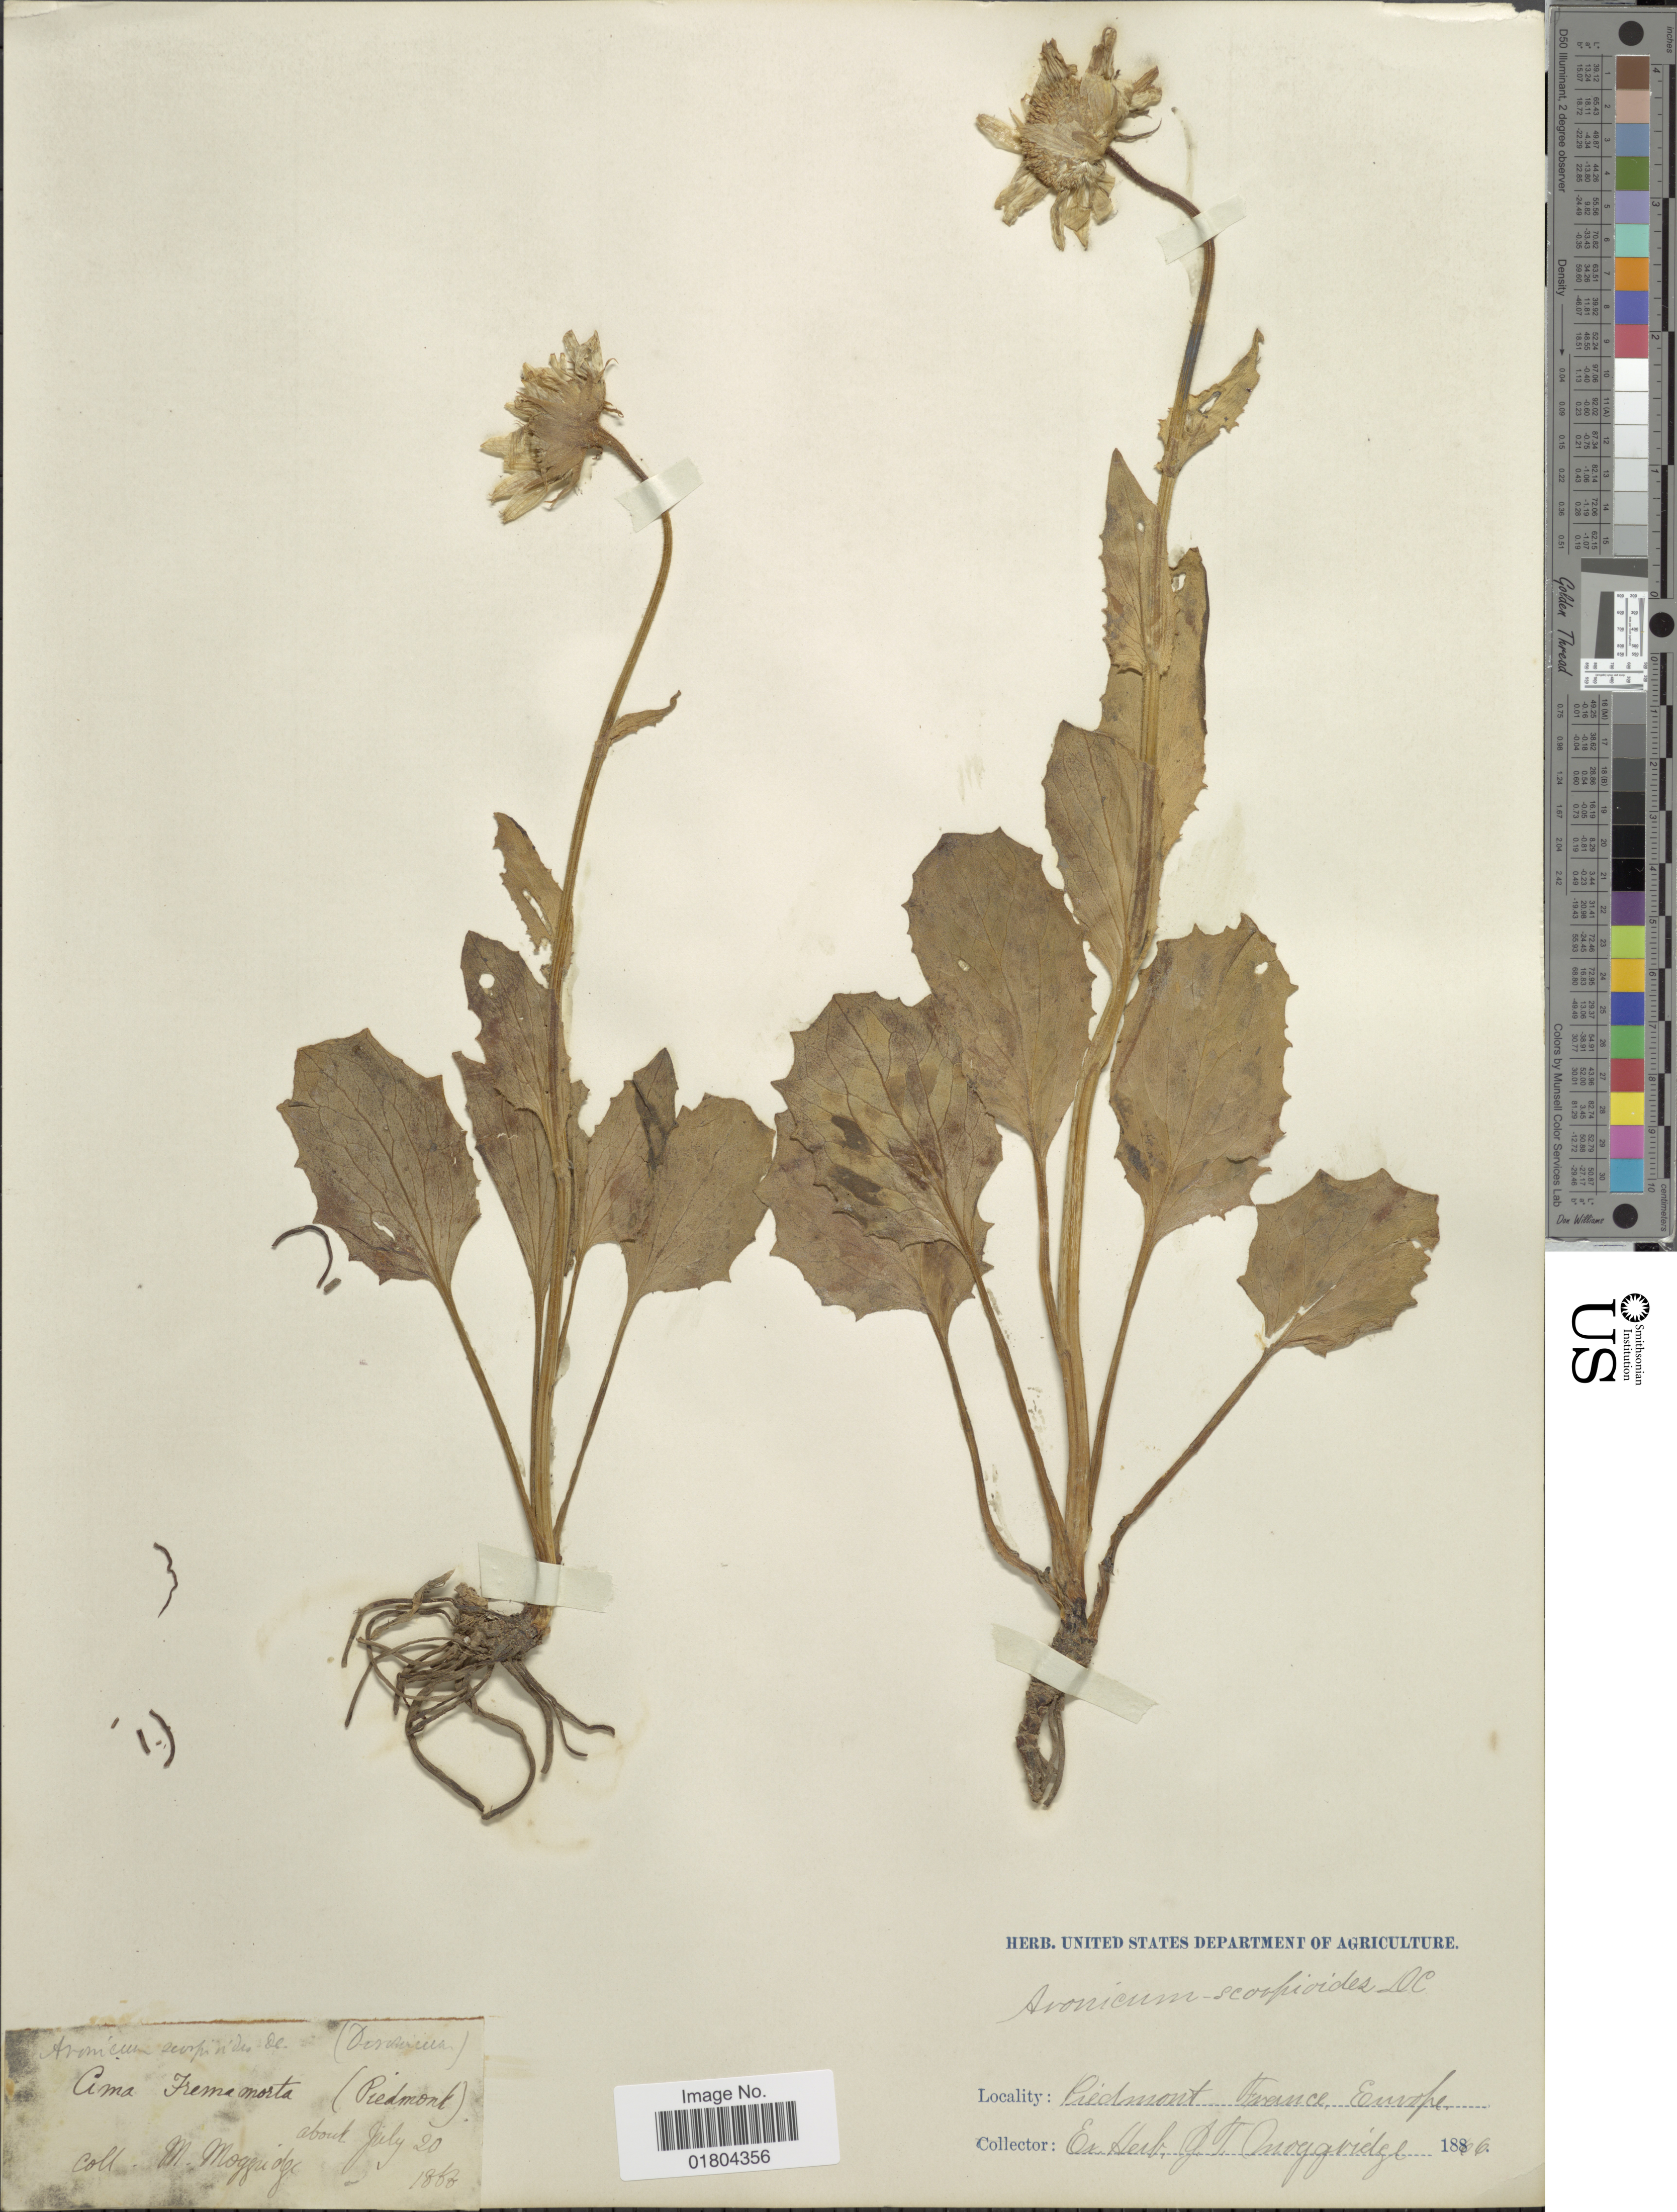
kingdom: Plantae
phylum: Tracheophyta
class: Magnoliopsida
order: Asterales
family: Asteraceae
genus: Arnica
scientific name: Arnica scorpioides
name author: L.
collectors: ex herb. J.T. Moggridge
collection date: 1866-07-20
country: France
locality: Piedmont France Europe